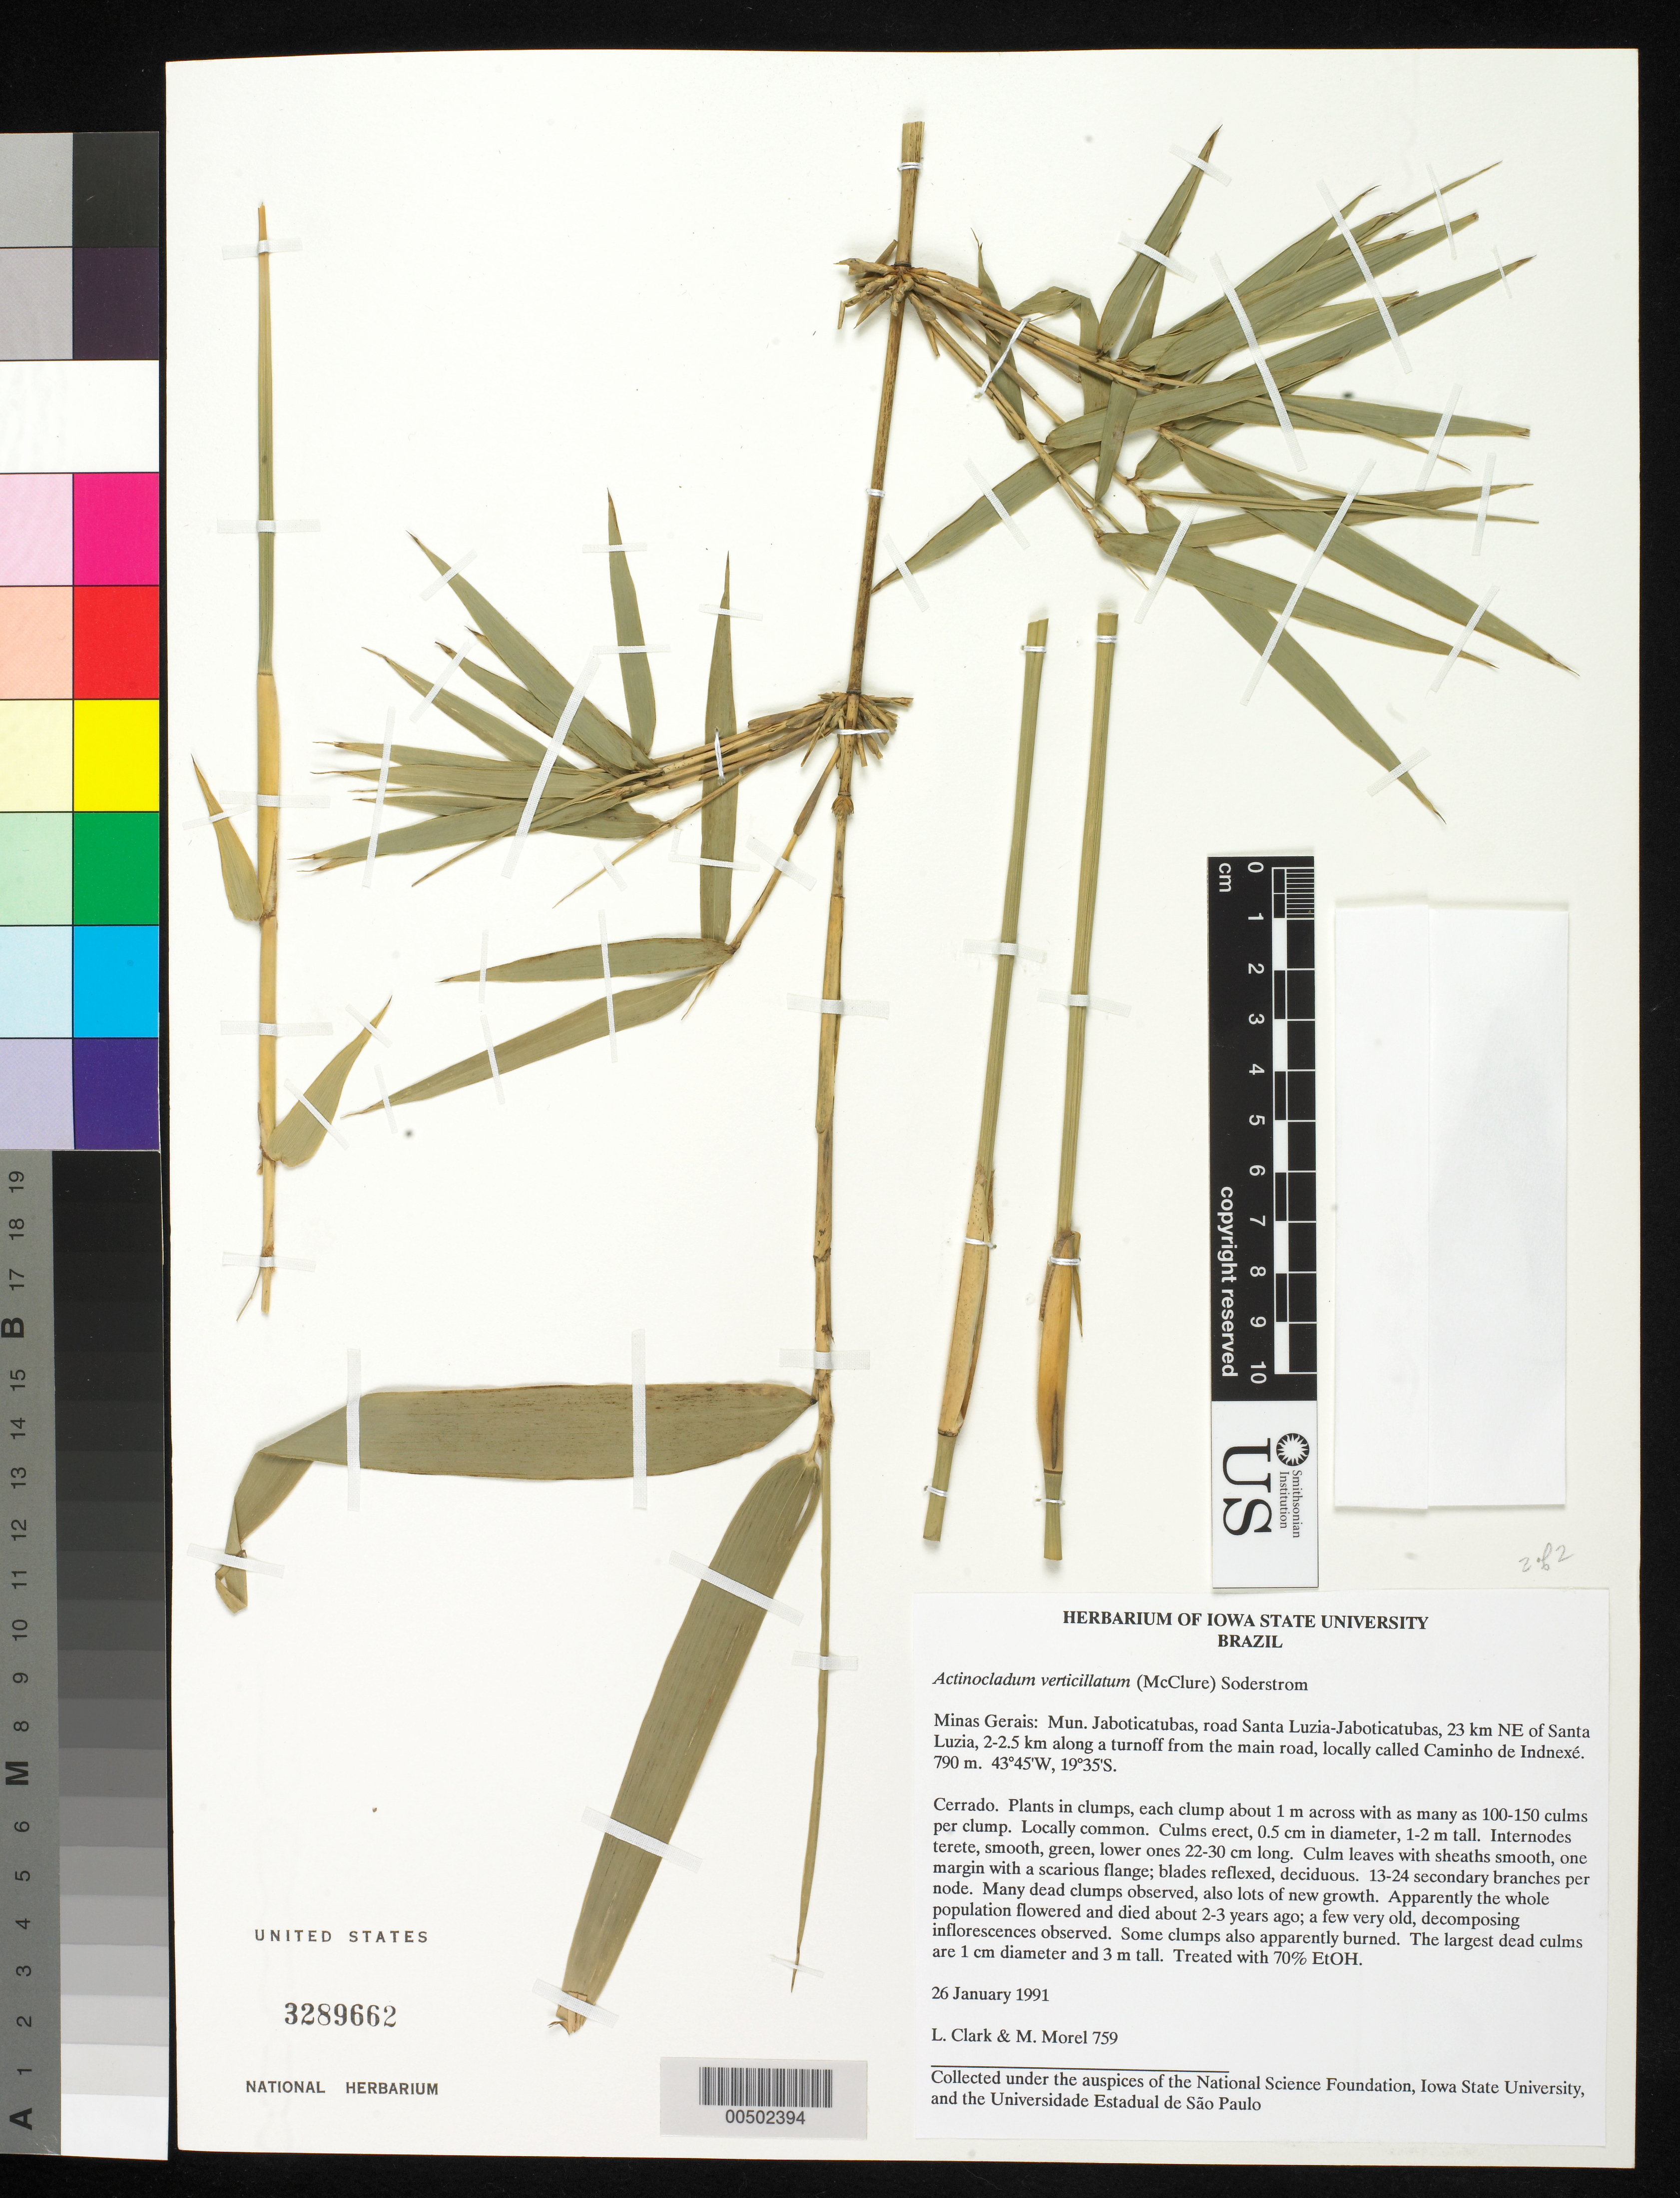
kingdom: Plantae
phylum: Tracheophyta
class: Liliopsida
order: Poales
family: Poaceae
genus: Actinocladum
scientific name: Actinocladum verticillatum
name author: (Nees) McClure ex Soderstr.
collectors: L. G. Clark & M. Morel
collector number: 759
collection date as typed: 26 Jan 1991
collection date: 1991-01-26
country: Brazil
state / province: Minas Gerais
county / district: Jaboticatubas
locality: Road santa luzia - jaboticatubas, 23 km ne of santa luzia, 2 - 2.5 km along a turnoff from the main road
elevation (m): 790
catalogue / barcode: US 3289662